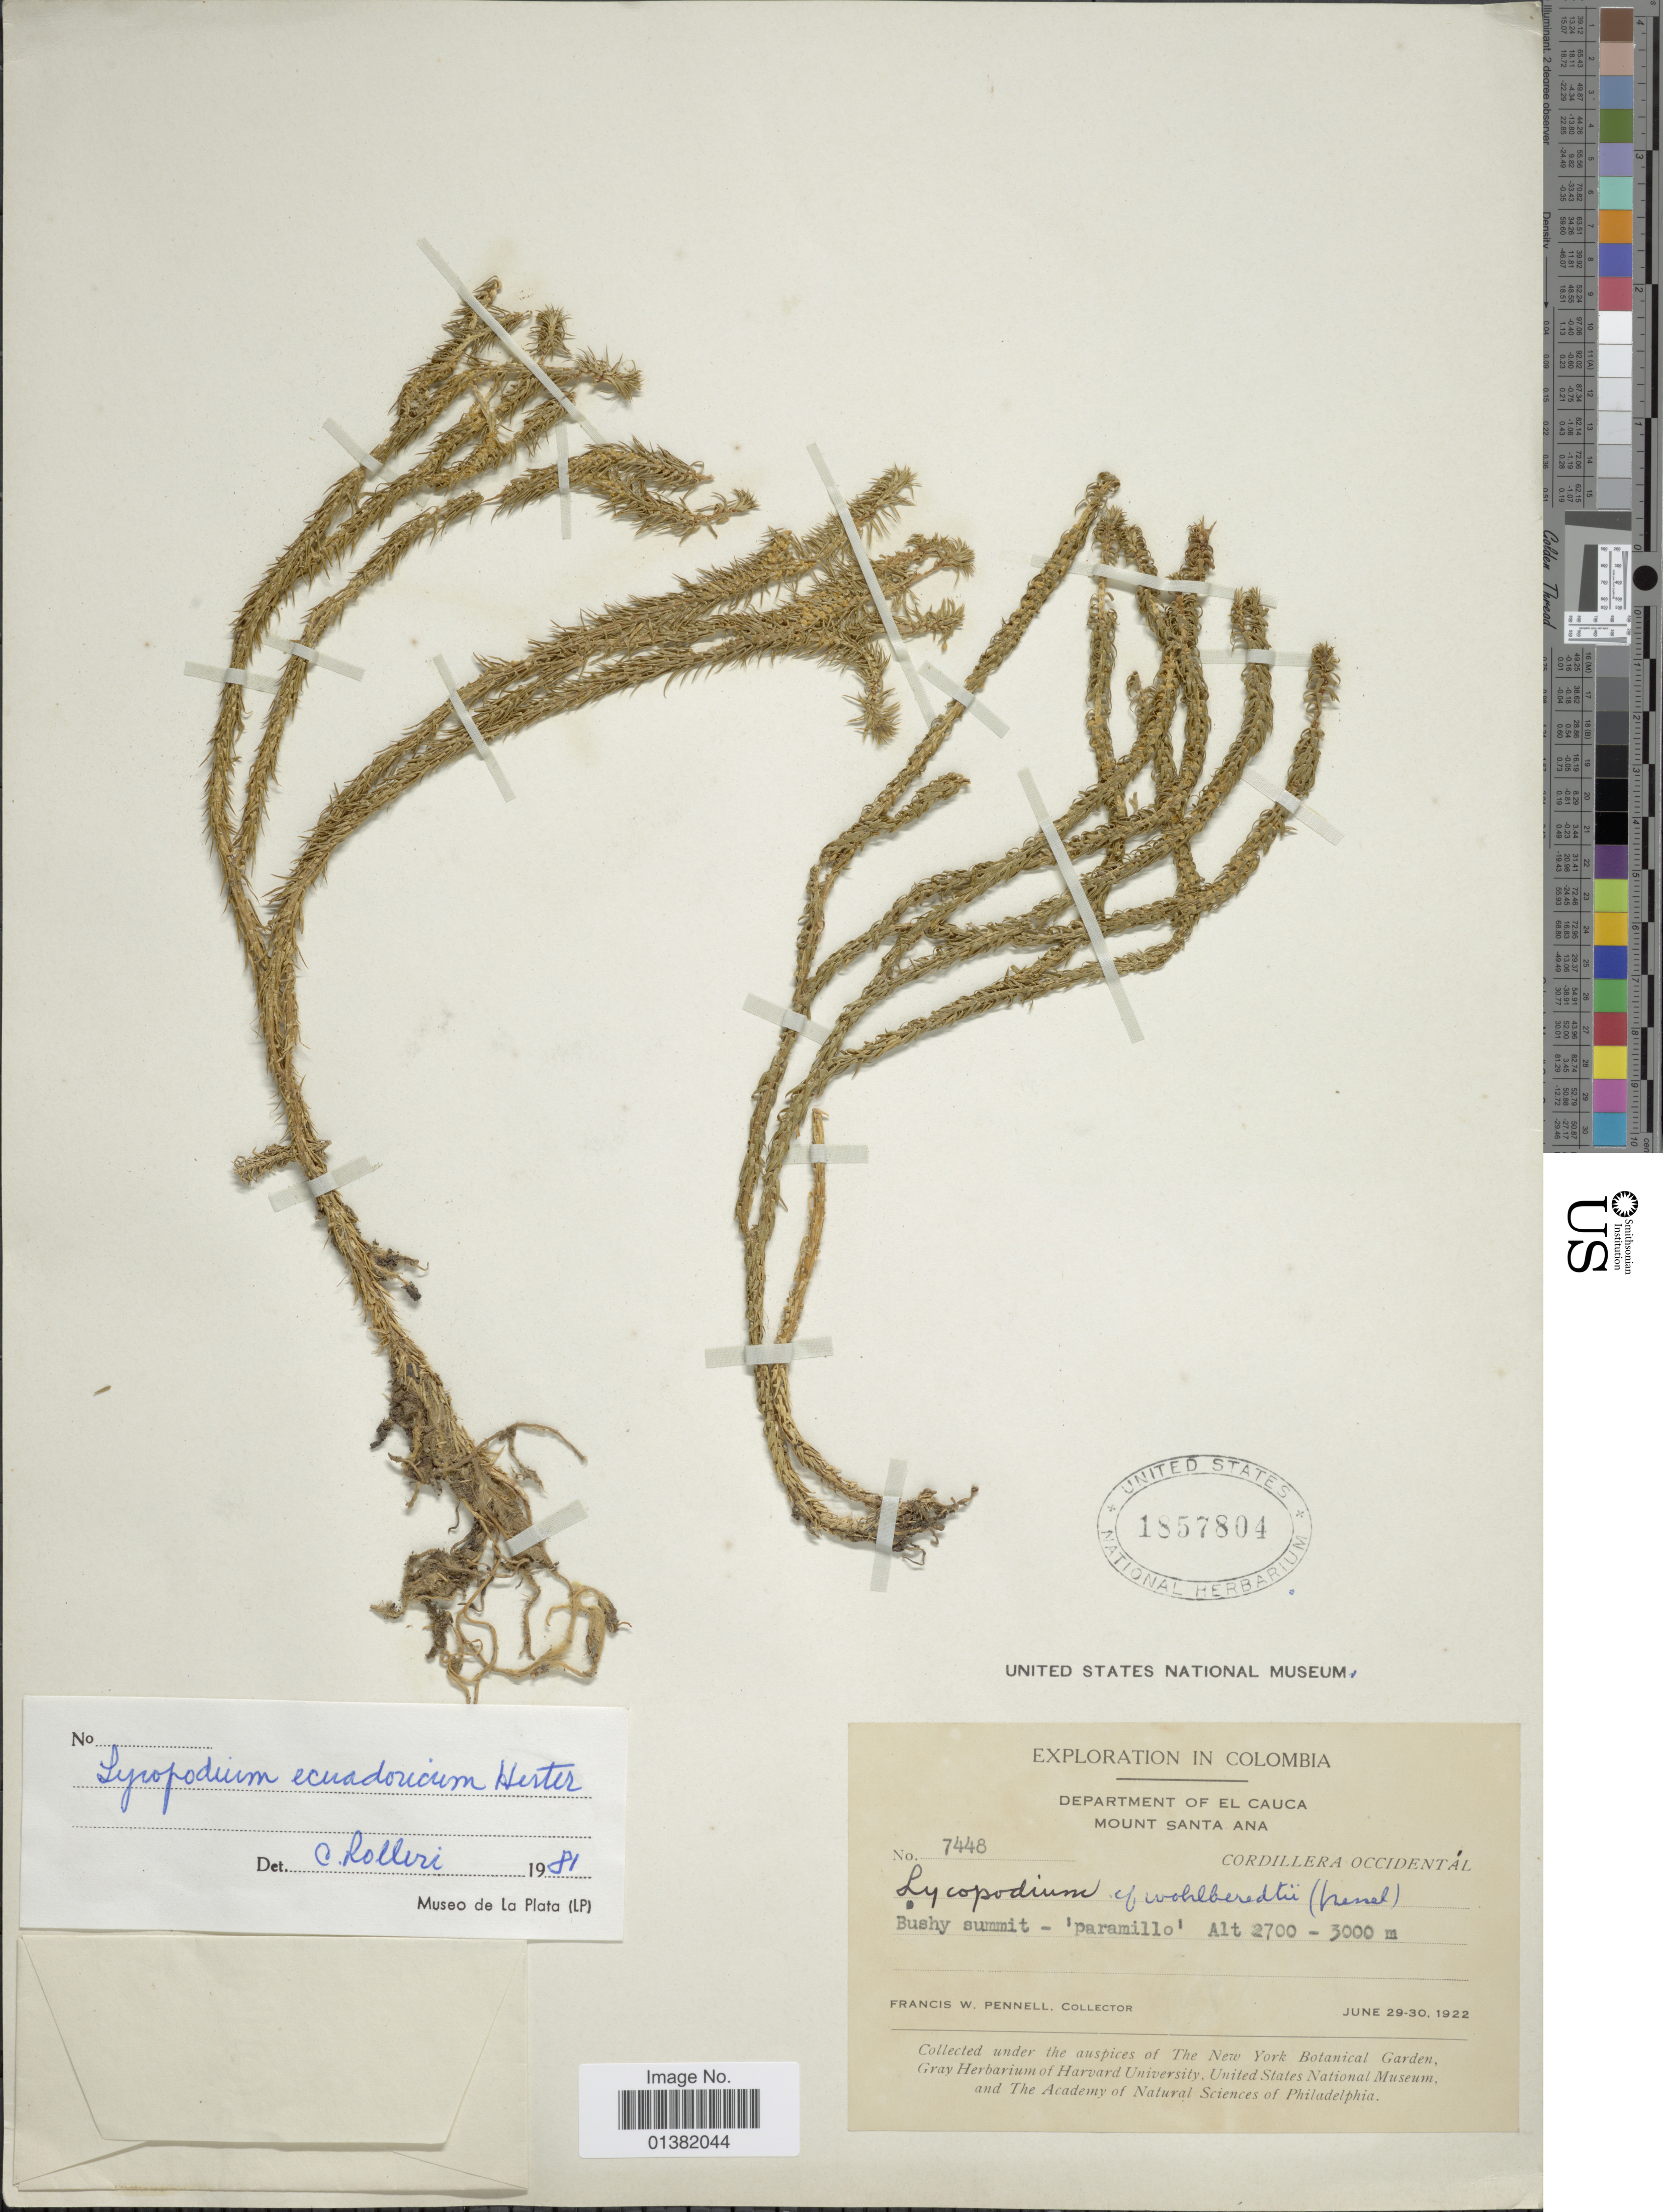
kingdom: Plantae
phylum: Tracheophyta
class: Lycopodiopsida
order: Lycopodiales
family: Lycopodiaceae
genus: Phlegmariurus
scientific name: Phlegmariurus eversus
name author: (Poir.) B. Øllg.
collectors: F. W. Pennell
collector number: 7448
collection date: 1922-06-29/1922-06-30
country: Colombia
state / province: Cauca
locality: Mount Santa Ana, Cordillera Occidental, Bushy summit - 'paramillo'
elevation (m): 2700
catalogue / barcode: US 1857804